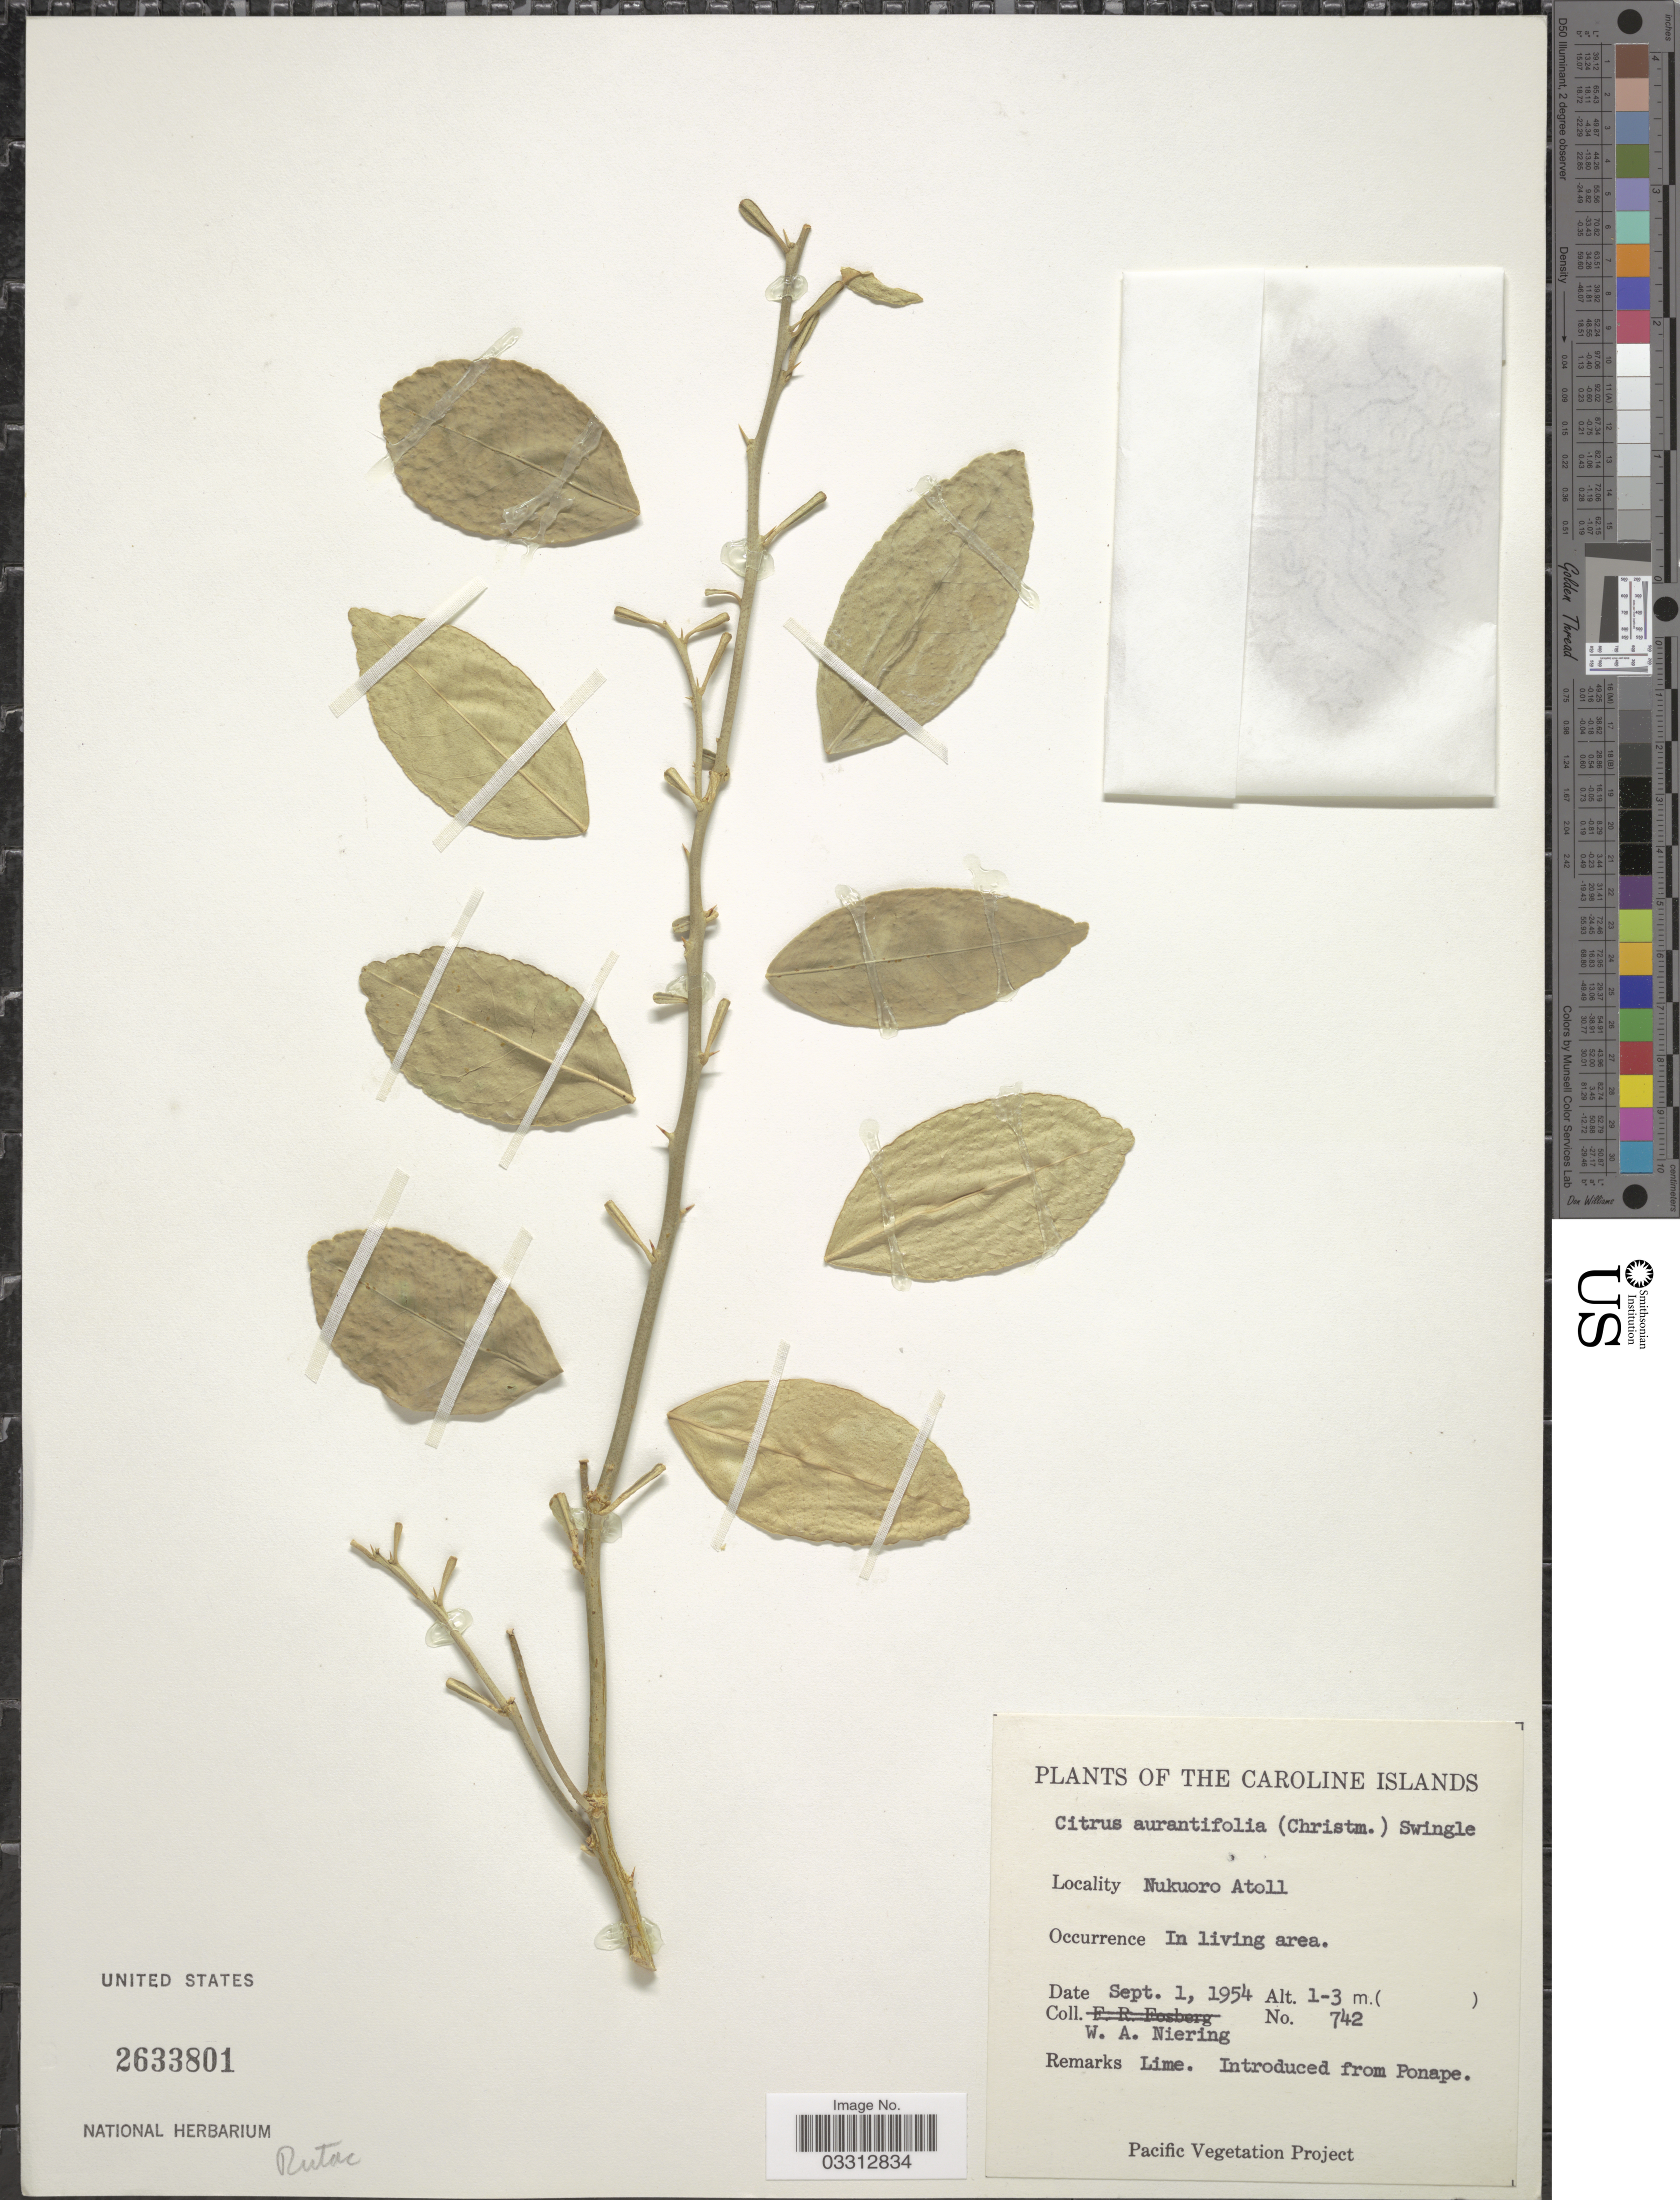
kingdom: Plantae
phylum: Tracheophyta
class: Magnoliopsida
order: Sapindales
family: Rutaceae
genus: Citrus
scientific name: Citrus x aurantifolia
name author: (Christm.) Swingle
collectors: W. Niering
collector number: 742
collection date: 1954-09-01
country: Micronesia, Federated States of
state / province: Pohnpei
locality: The Caroline Islands, Nukuoro Atoll.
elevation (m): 1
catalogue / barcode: US 2633801